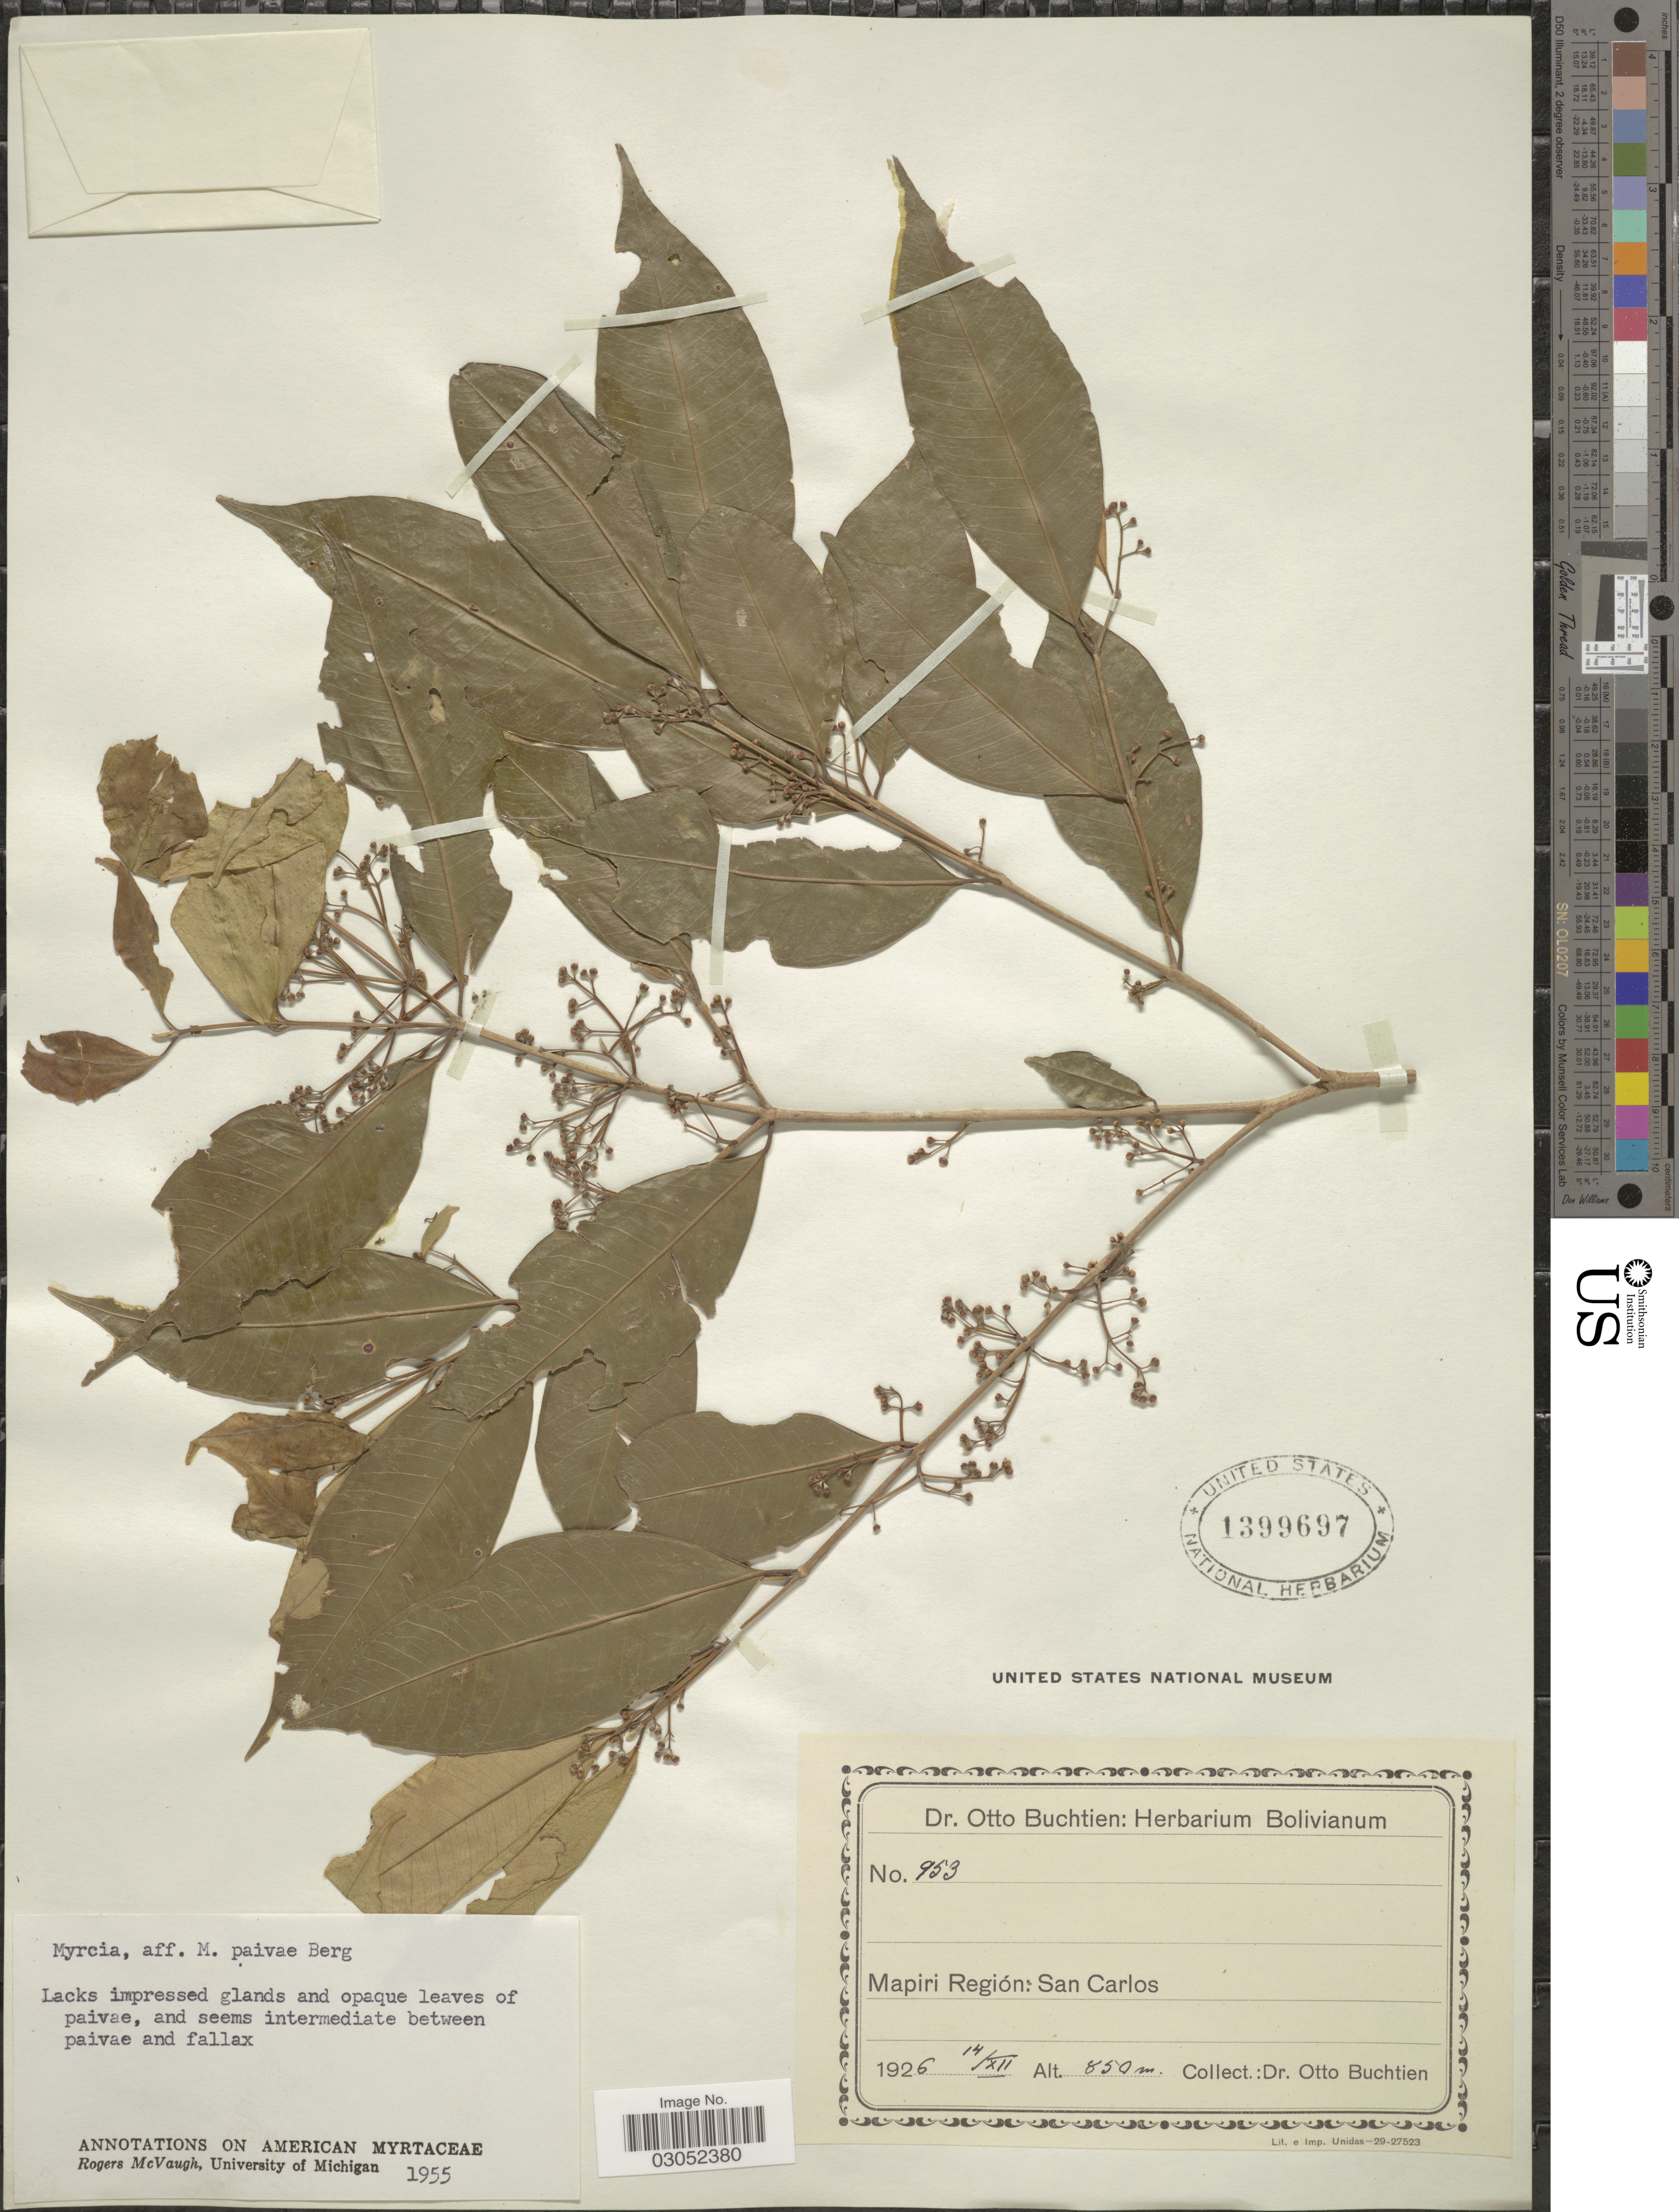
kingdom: Plantae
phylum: Tracheophyta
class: Magnoliopsida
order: Myrtales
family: Myrtaceae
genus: Myrcia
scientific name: Myrcia paivae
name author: O. Berg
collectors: O. Buchtien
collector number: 953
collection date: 1926-12-14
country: Bolivia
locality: Mapiri Región: San Carlos.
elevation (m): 850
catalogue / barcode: US 1399697